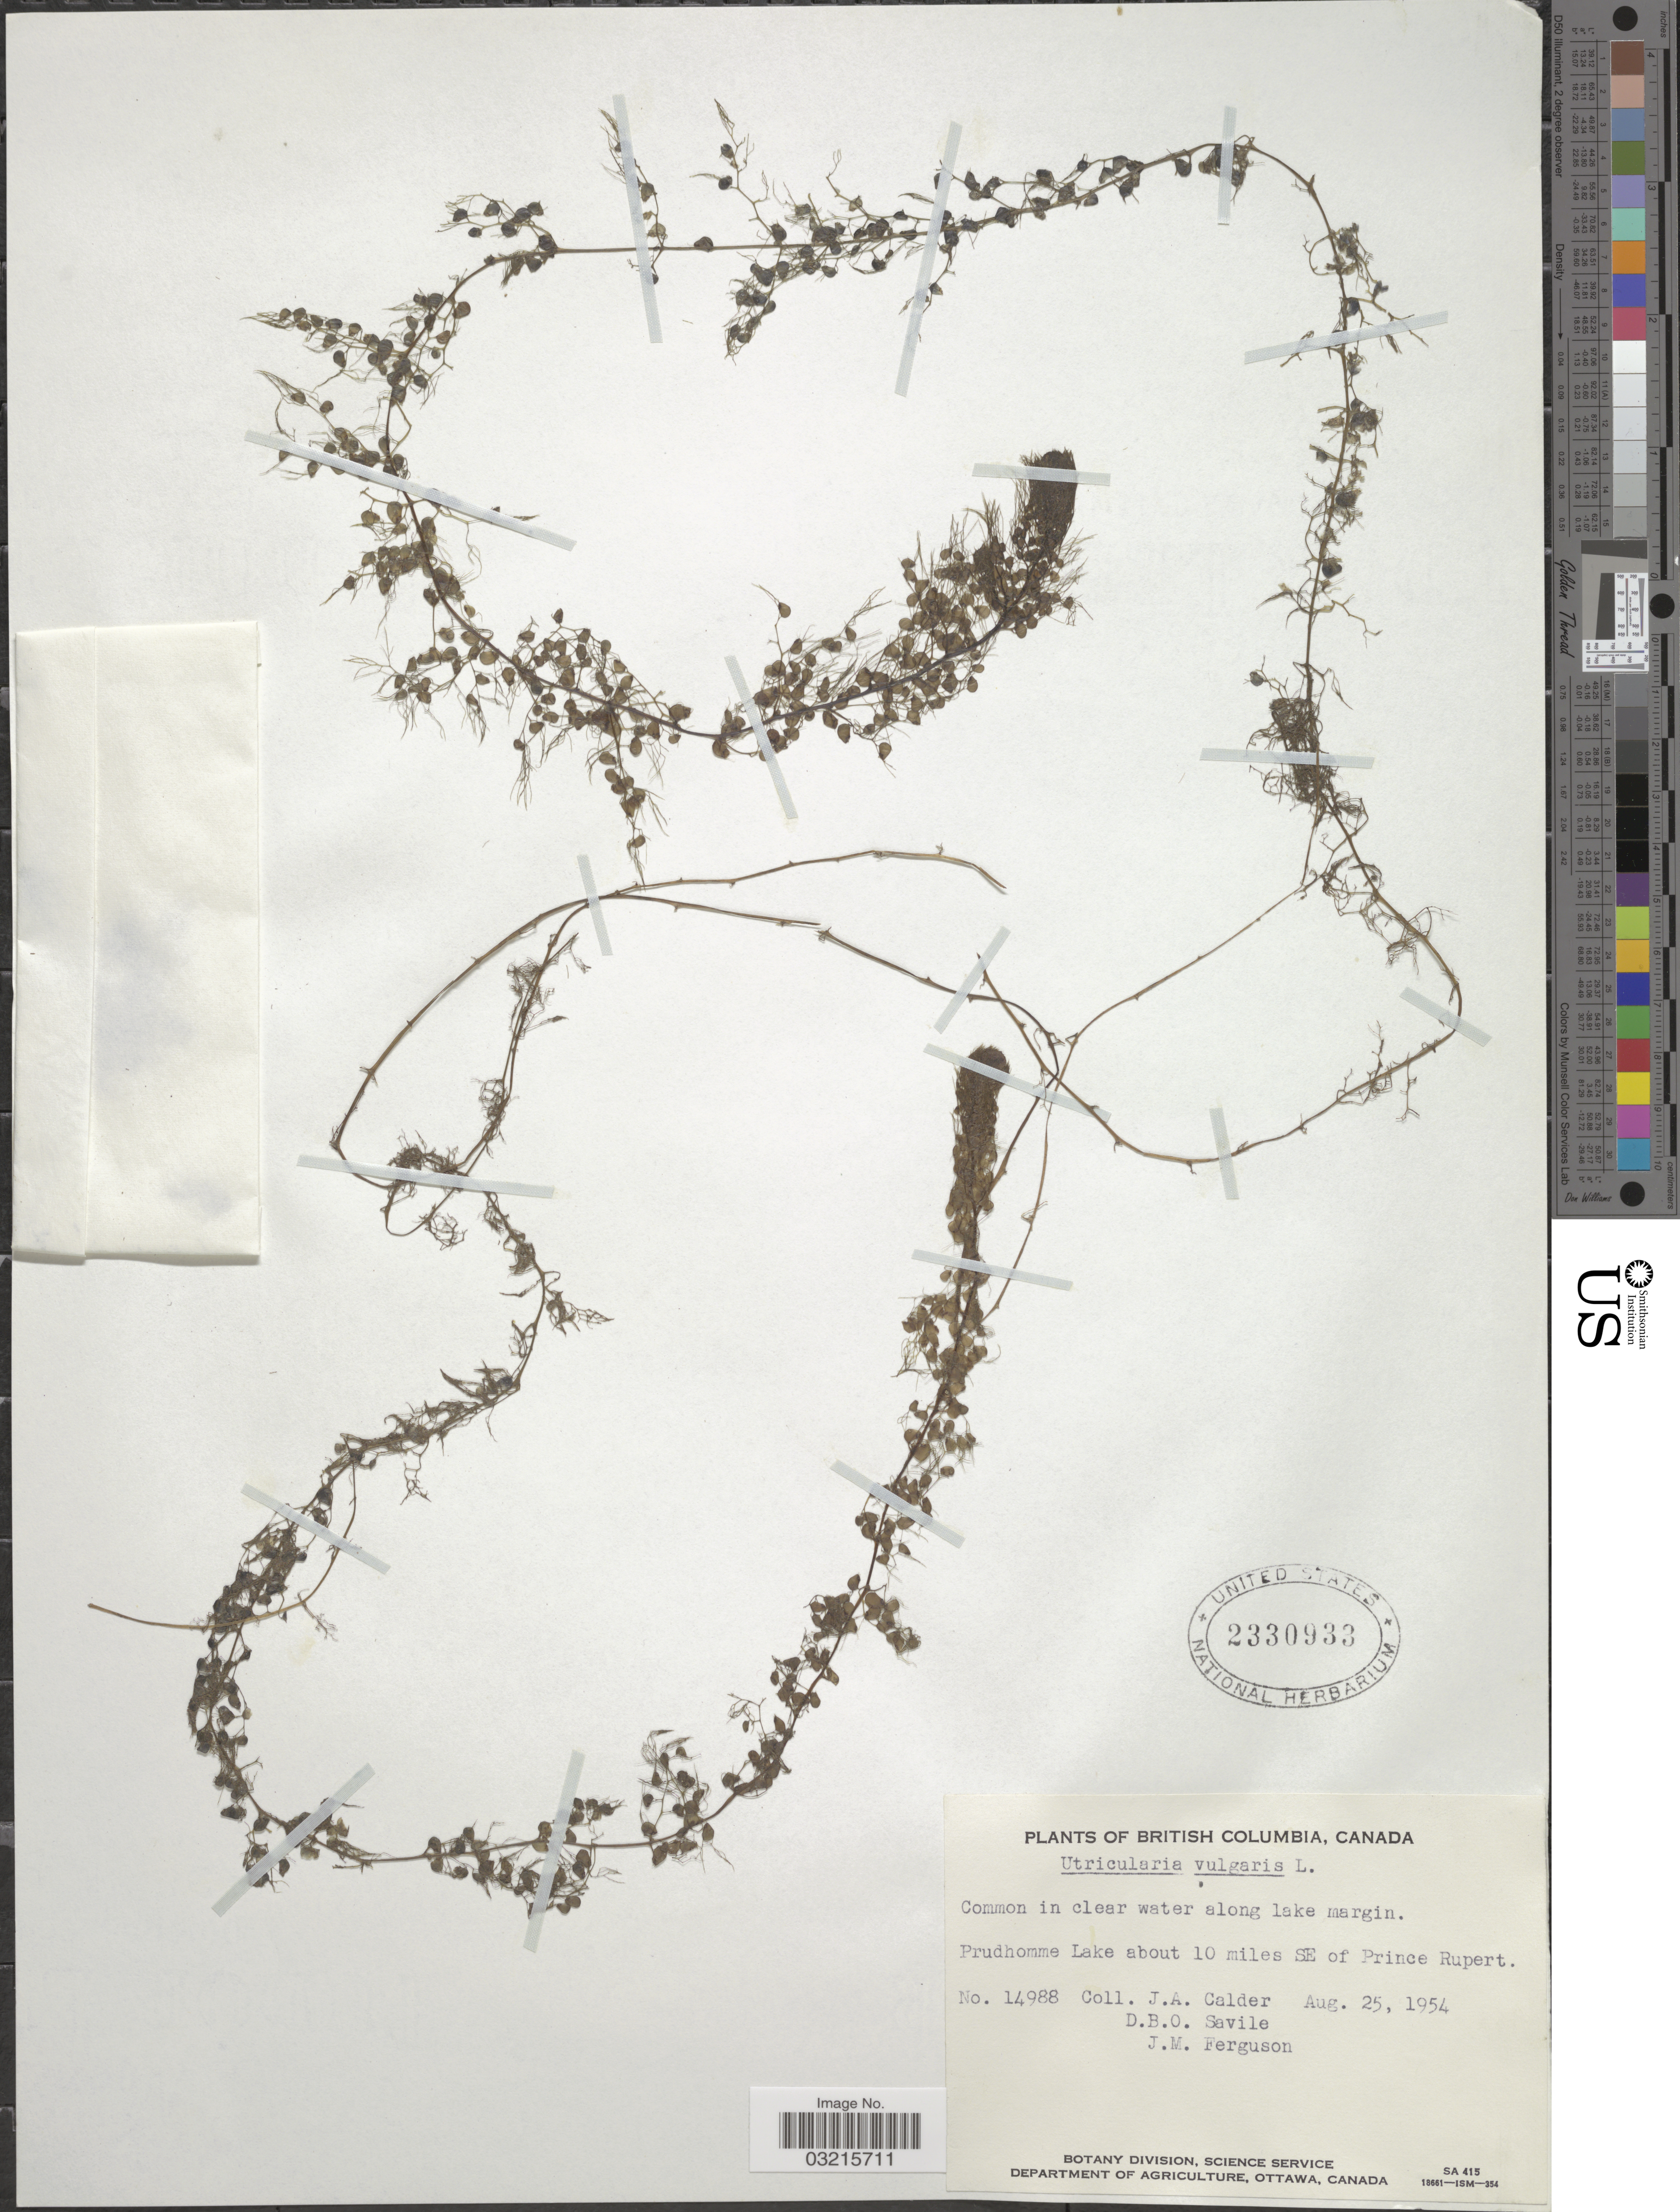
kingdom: Plantae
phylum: Tracheophyta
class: Magnoliopsida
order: Lamiales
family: Lentibulariaceae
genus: Utricularia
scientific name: Utricularia vulgaris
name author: L.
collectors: J. A. Calder, D. Savile & J. M. Ferguson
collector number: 14988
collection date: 1954-08-25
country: Canada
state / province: British Columbia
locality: Prudhomme Lake about 10 miles SE of Prince Rupert.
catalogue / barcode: US 2330933